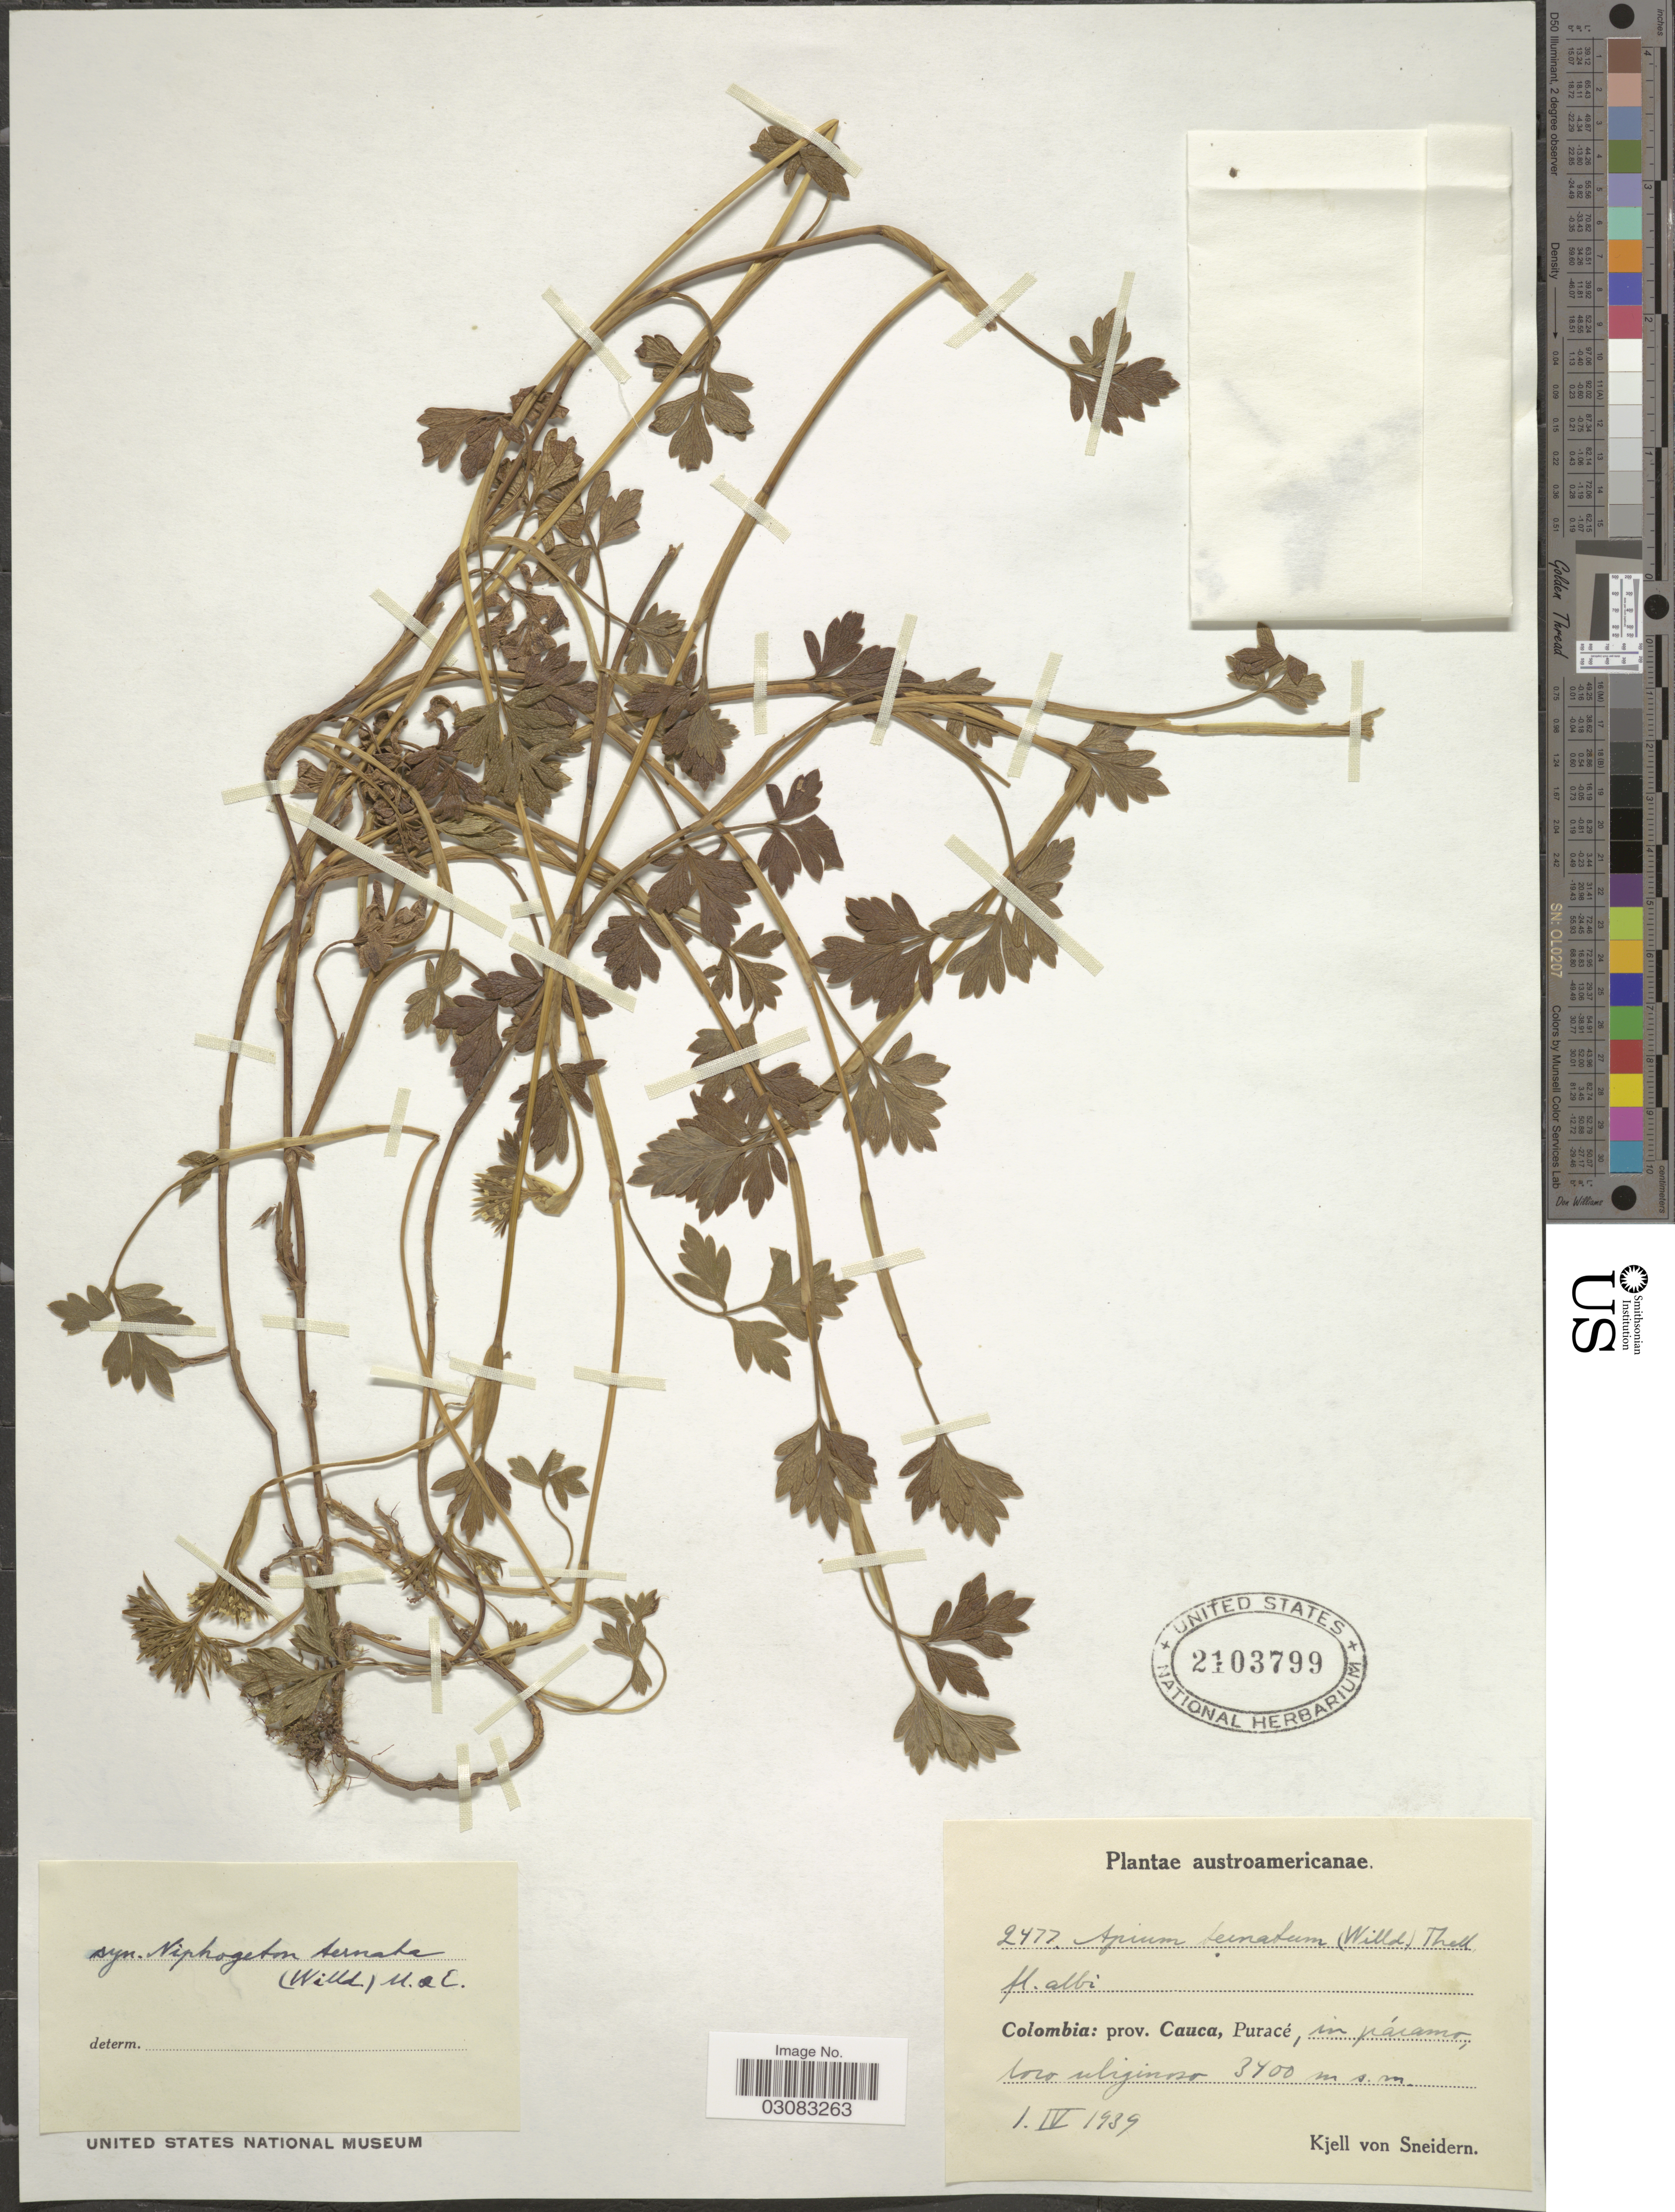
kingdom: Plantae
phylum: Tracheophyta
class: Magnoliopsida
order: Apiales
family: Apiaceae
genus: Niphogeton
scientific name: Niphogeton ternata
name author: (Willd. ex Schltr.) Mathias & Constance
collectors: K. von Sneidern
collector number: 2477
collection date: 1939-04-01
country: Colombia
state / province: Cauca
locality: Puracé.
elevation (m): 3400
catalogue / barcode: US 2103799